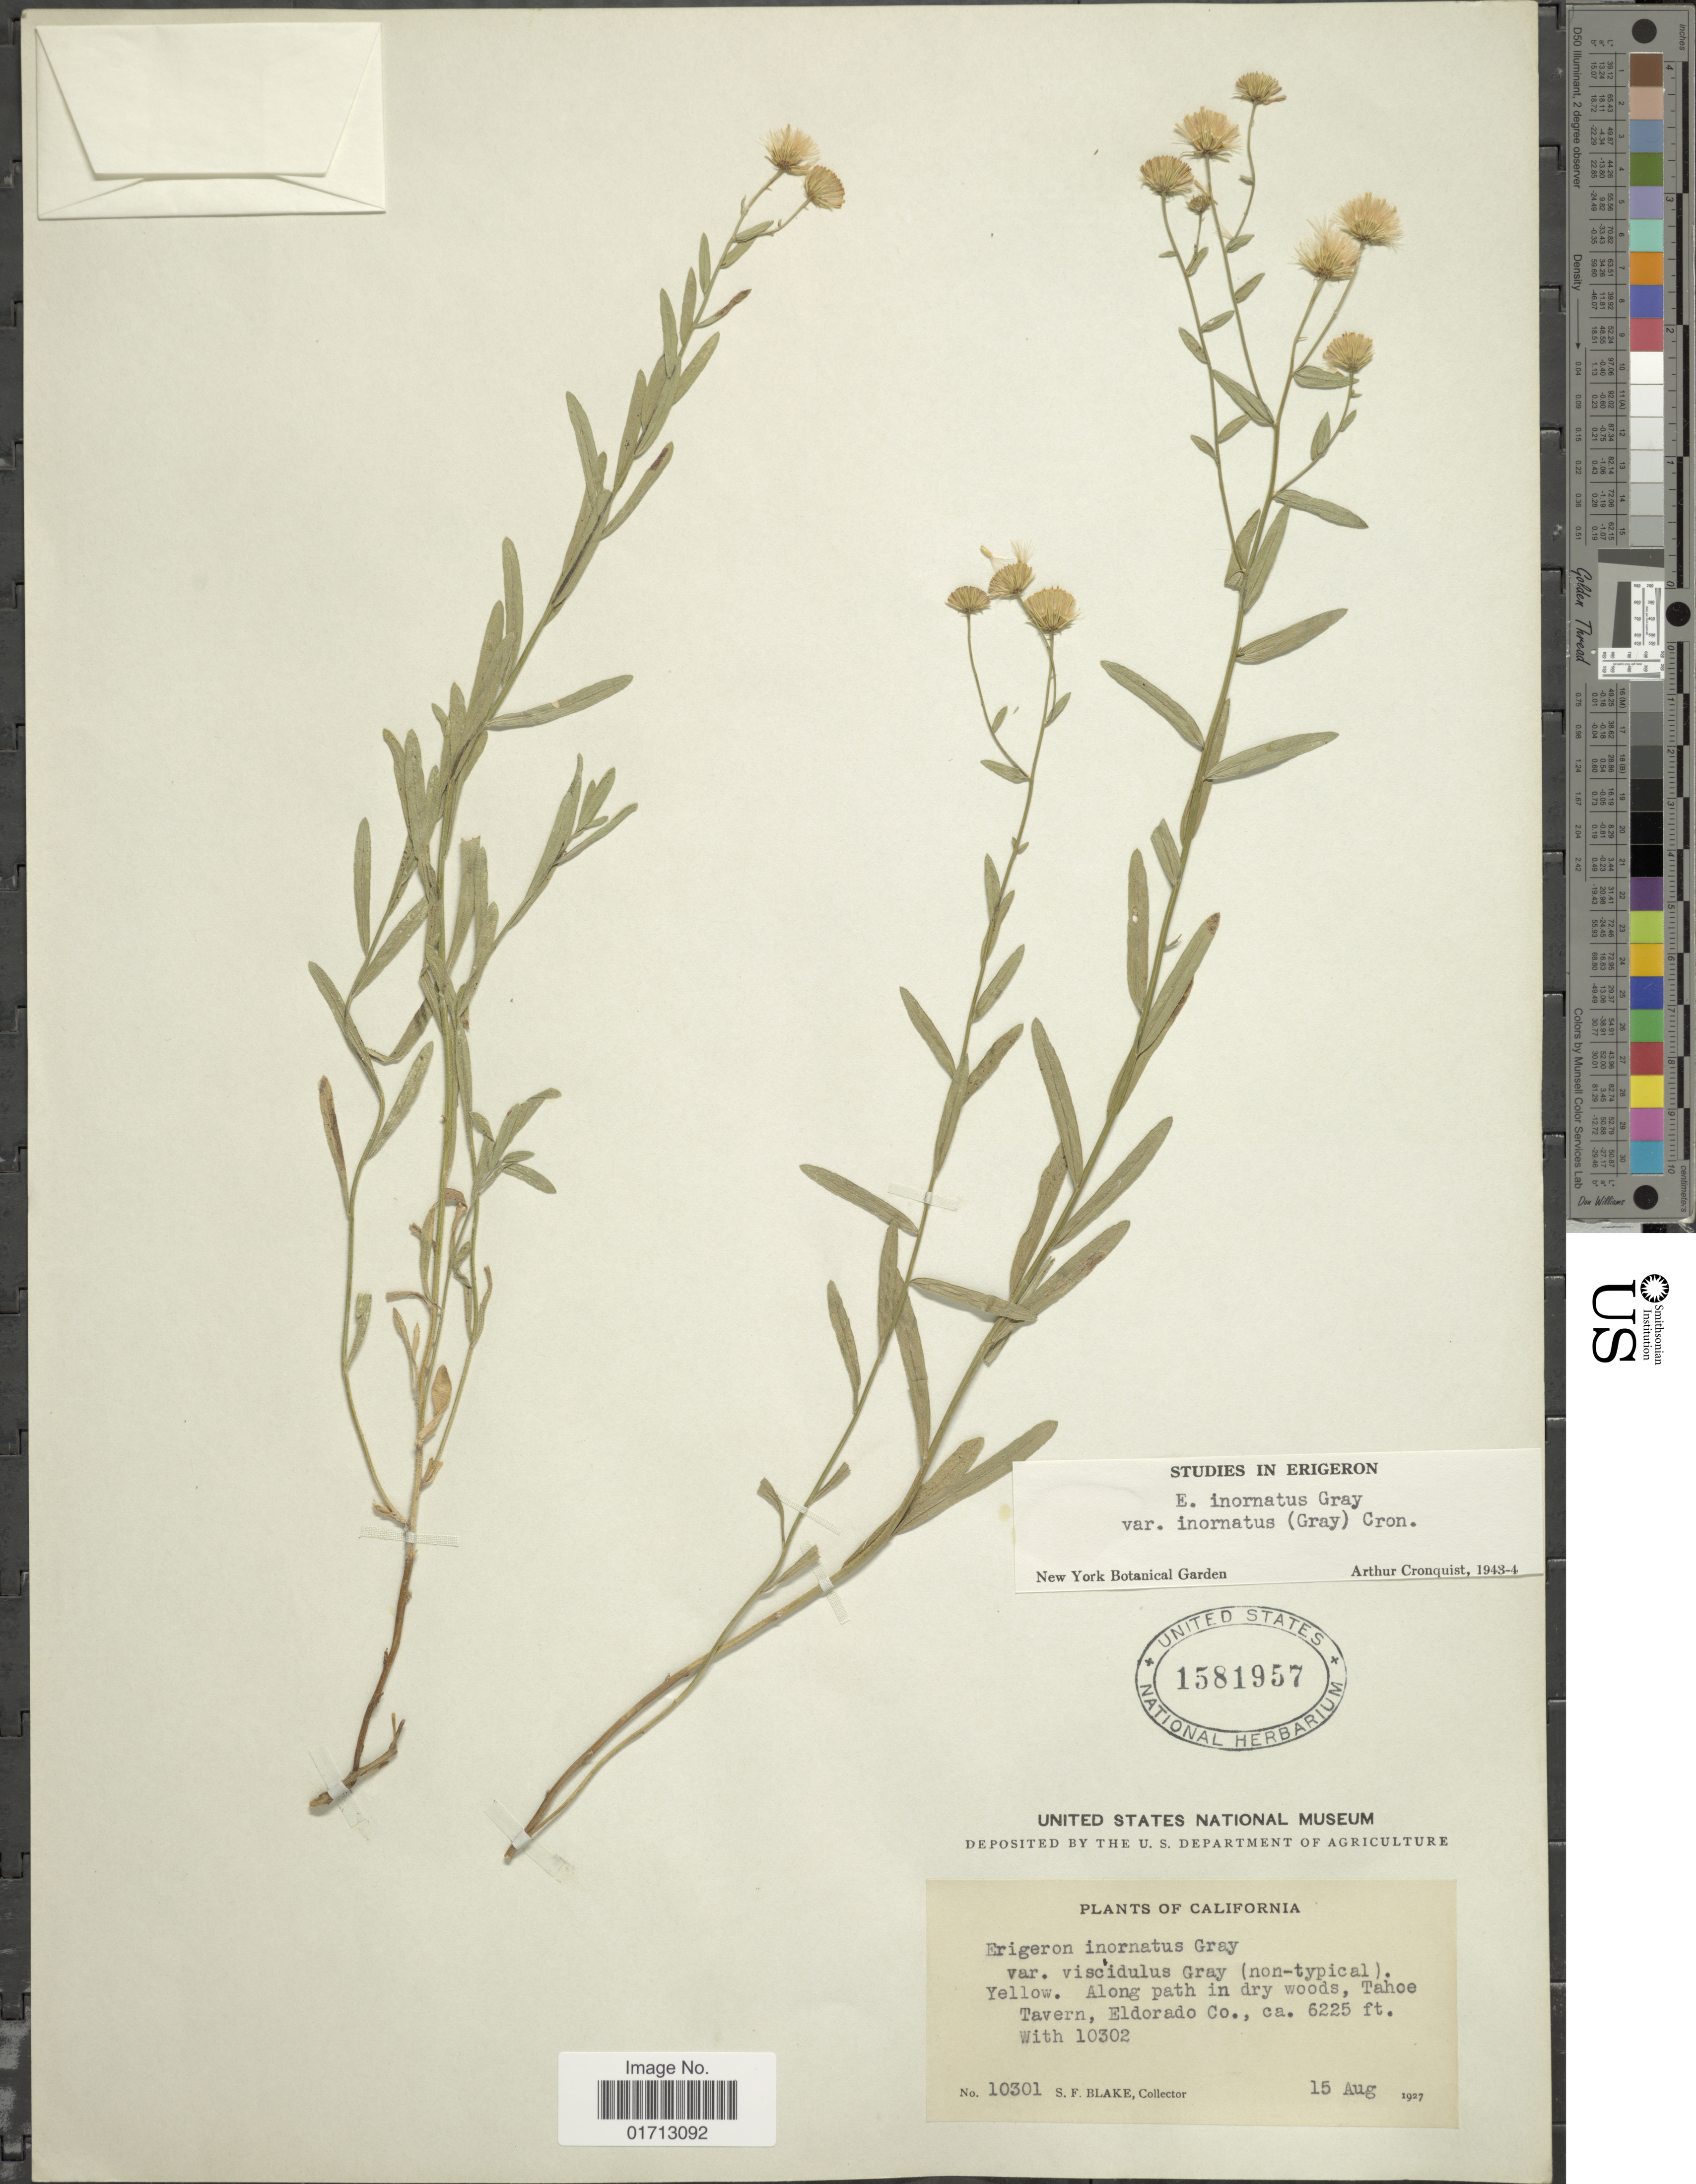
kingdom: Plantae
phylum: Tracheophyta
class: Magnoliopsida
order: Asterales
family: Asteraceae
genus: Erigeron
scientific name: Erigeron inornatus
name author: (A. Gray) A. Gray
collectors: S. Blake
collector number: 10301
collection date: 1927-08-15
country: United States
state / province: California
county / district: El Dorado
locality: Tahoe Tavern, Eldorado Co.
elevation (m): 1897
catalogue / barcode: US 1581957